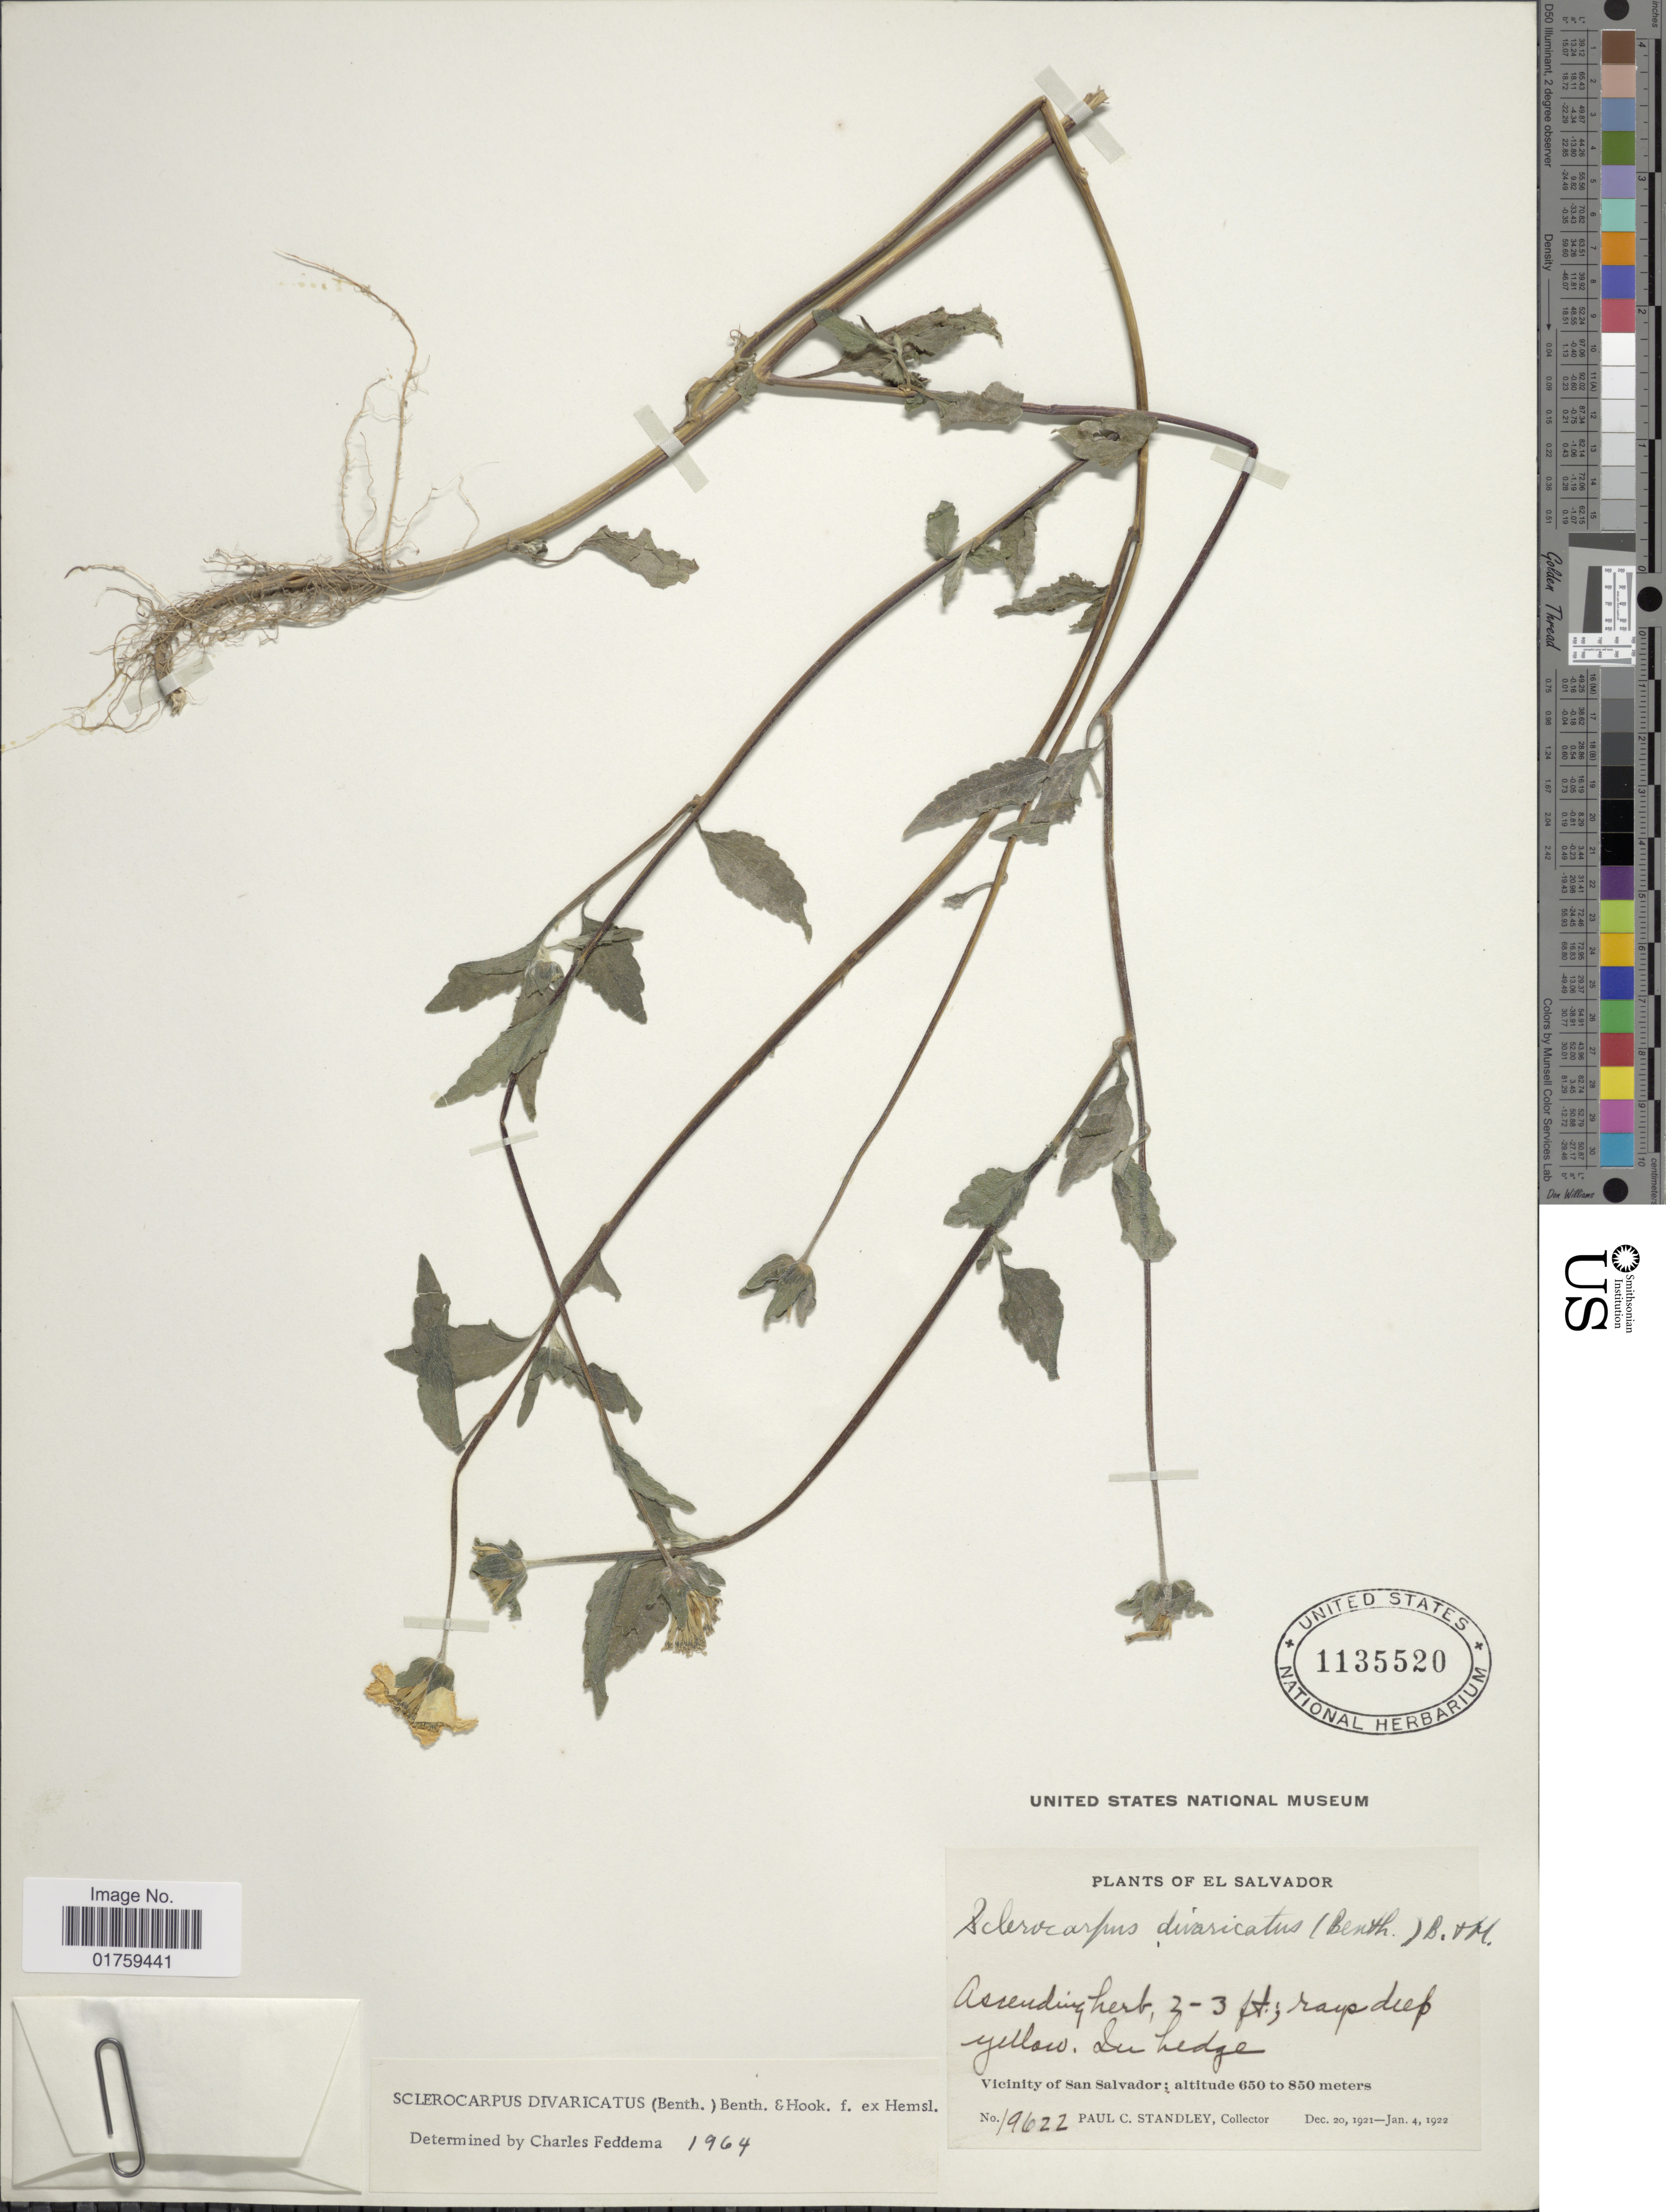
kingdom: Plantae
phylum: Tracheophyta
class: Magnoliopsida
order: Asterales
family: Asteraceae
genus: Sclerocarpus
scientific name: Sclerocarpus divaricatus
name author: (Benth.) Benth. & Hook. f. ex Hemsl.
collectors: P. C. Standley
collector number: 19622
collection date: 1921-12-20/1922-01-04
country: El Salvador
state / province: San Salvador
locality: Vicinity of San Salvador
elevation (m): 650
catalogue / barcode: US 1135520